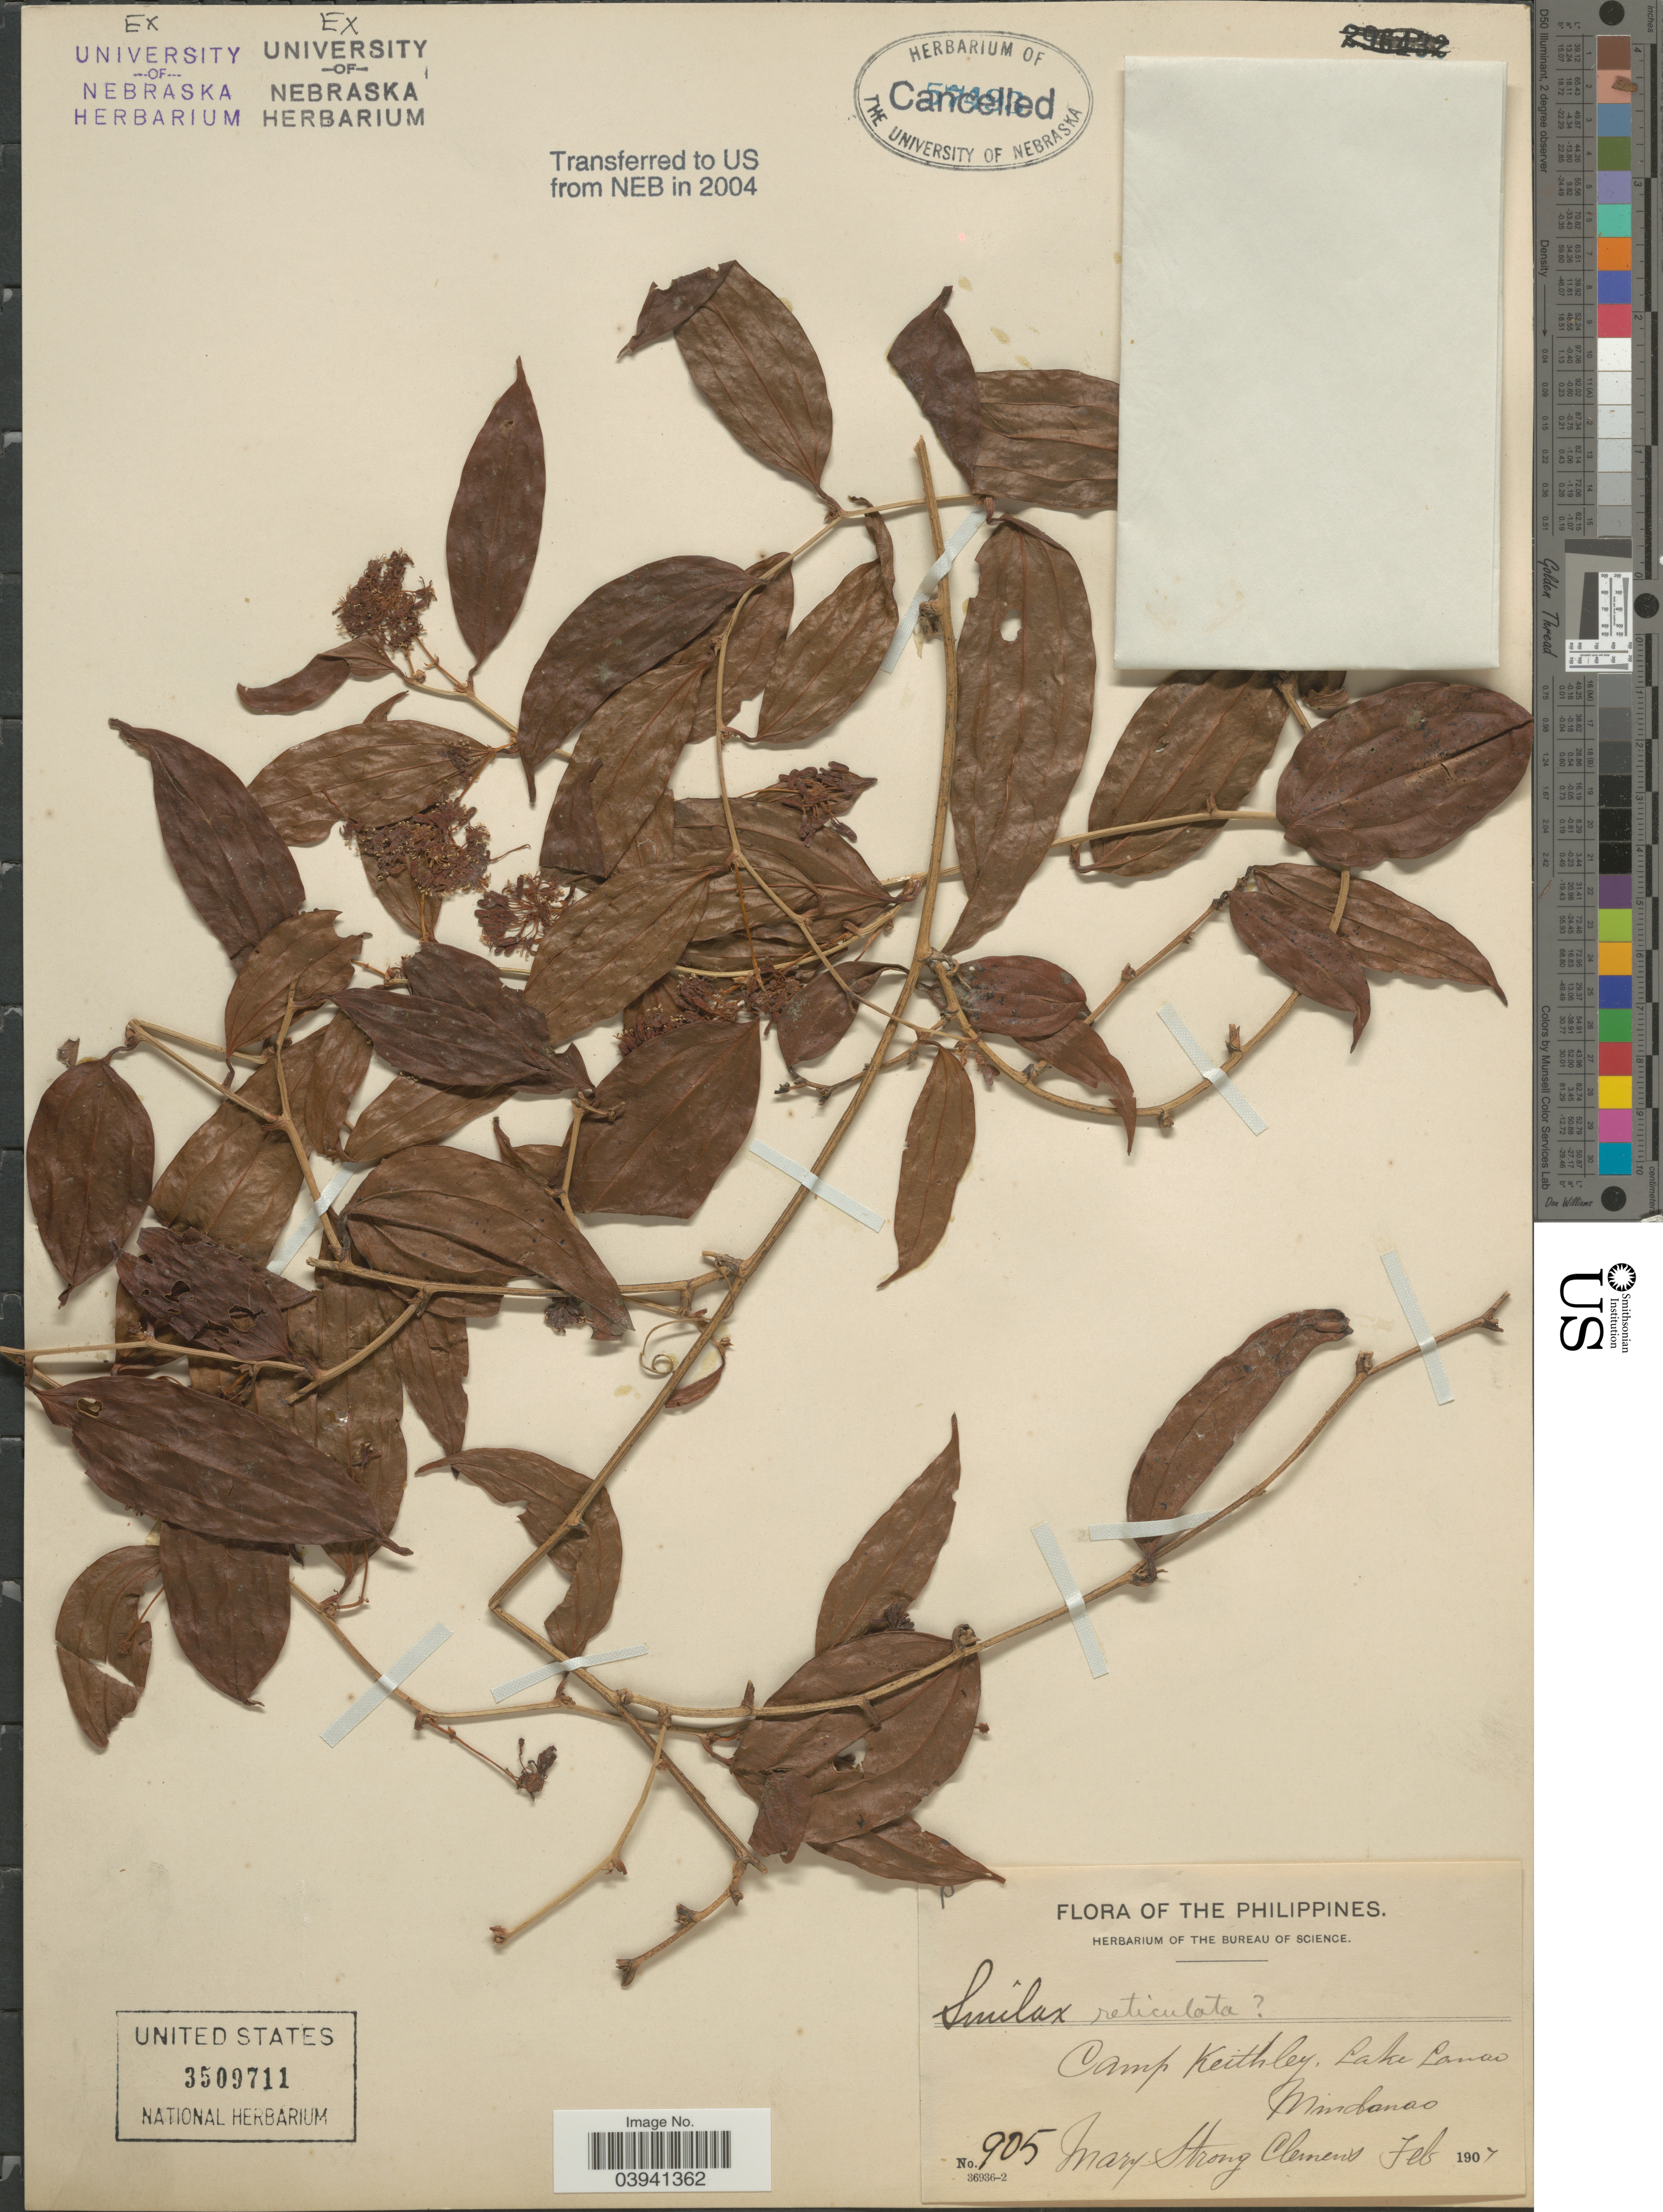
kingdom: Plantae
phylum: Tracheophyta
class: Liliopsida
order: Liliales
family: Smilacaceae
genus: Smilax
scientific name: Smilax sp.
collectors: M. S. Clemens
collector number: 905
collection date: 1907-02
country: Philippines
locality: Camp Keithley, Lake Lanao, Mindanao.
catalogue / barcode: US 3509711